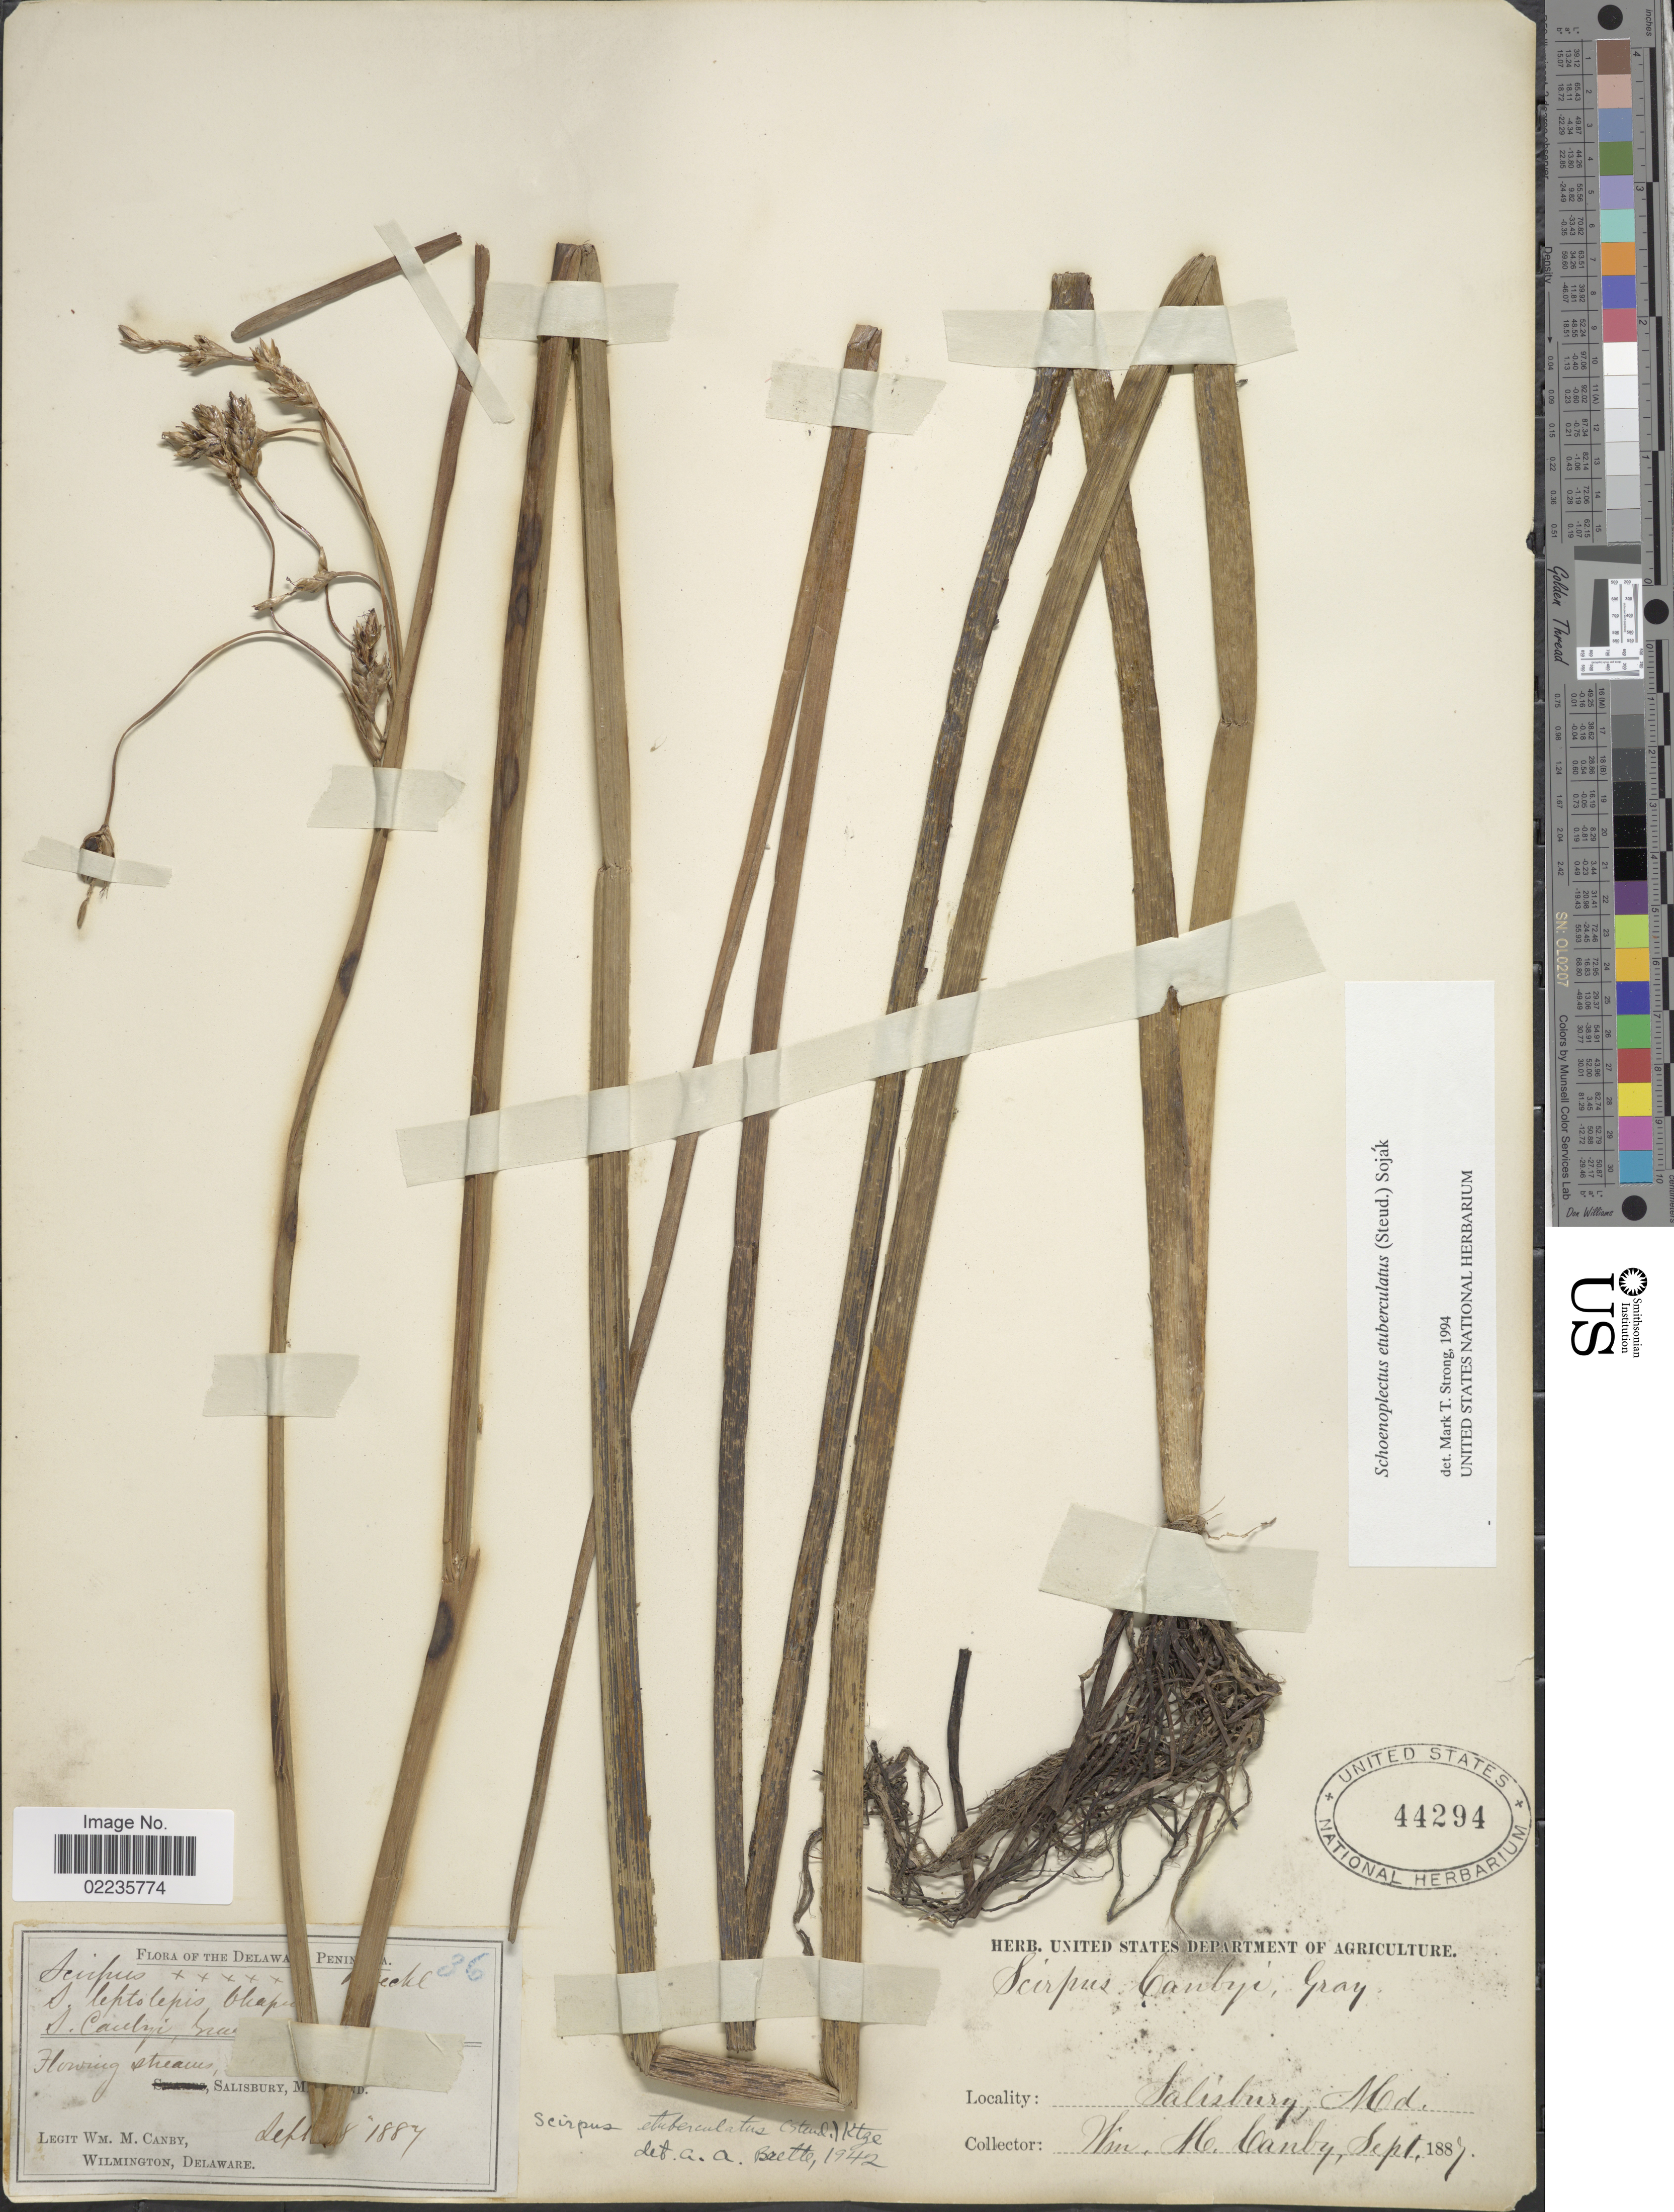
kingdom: Plantae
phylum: Tracheophyta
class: Liliopsida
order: Poales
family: Cyperaceae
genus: Schoenoplectus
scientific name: Schoenoplectus etuberculatus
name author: (Steud.) Soják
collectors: W. M. Canby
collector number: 36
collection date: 1887-09-08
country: United States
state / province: Maryland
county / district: Wicomico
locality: Delaware Peninsula. Salisbury, Md.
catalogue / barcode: US 44294